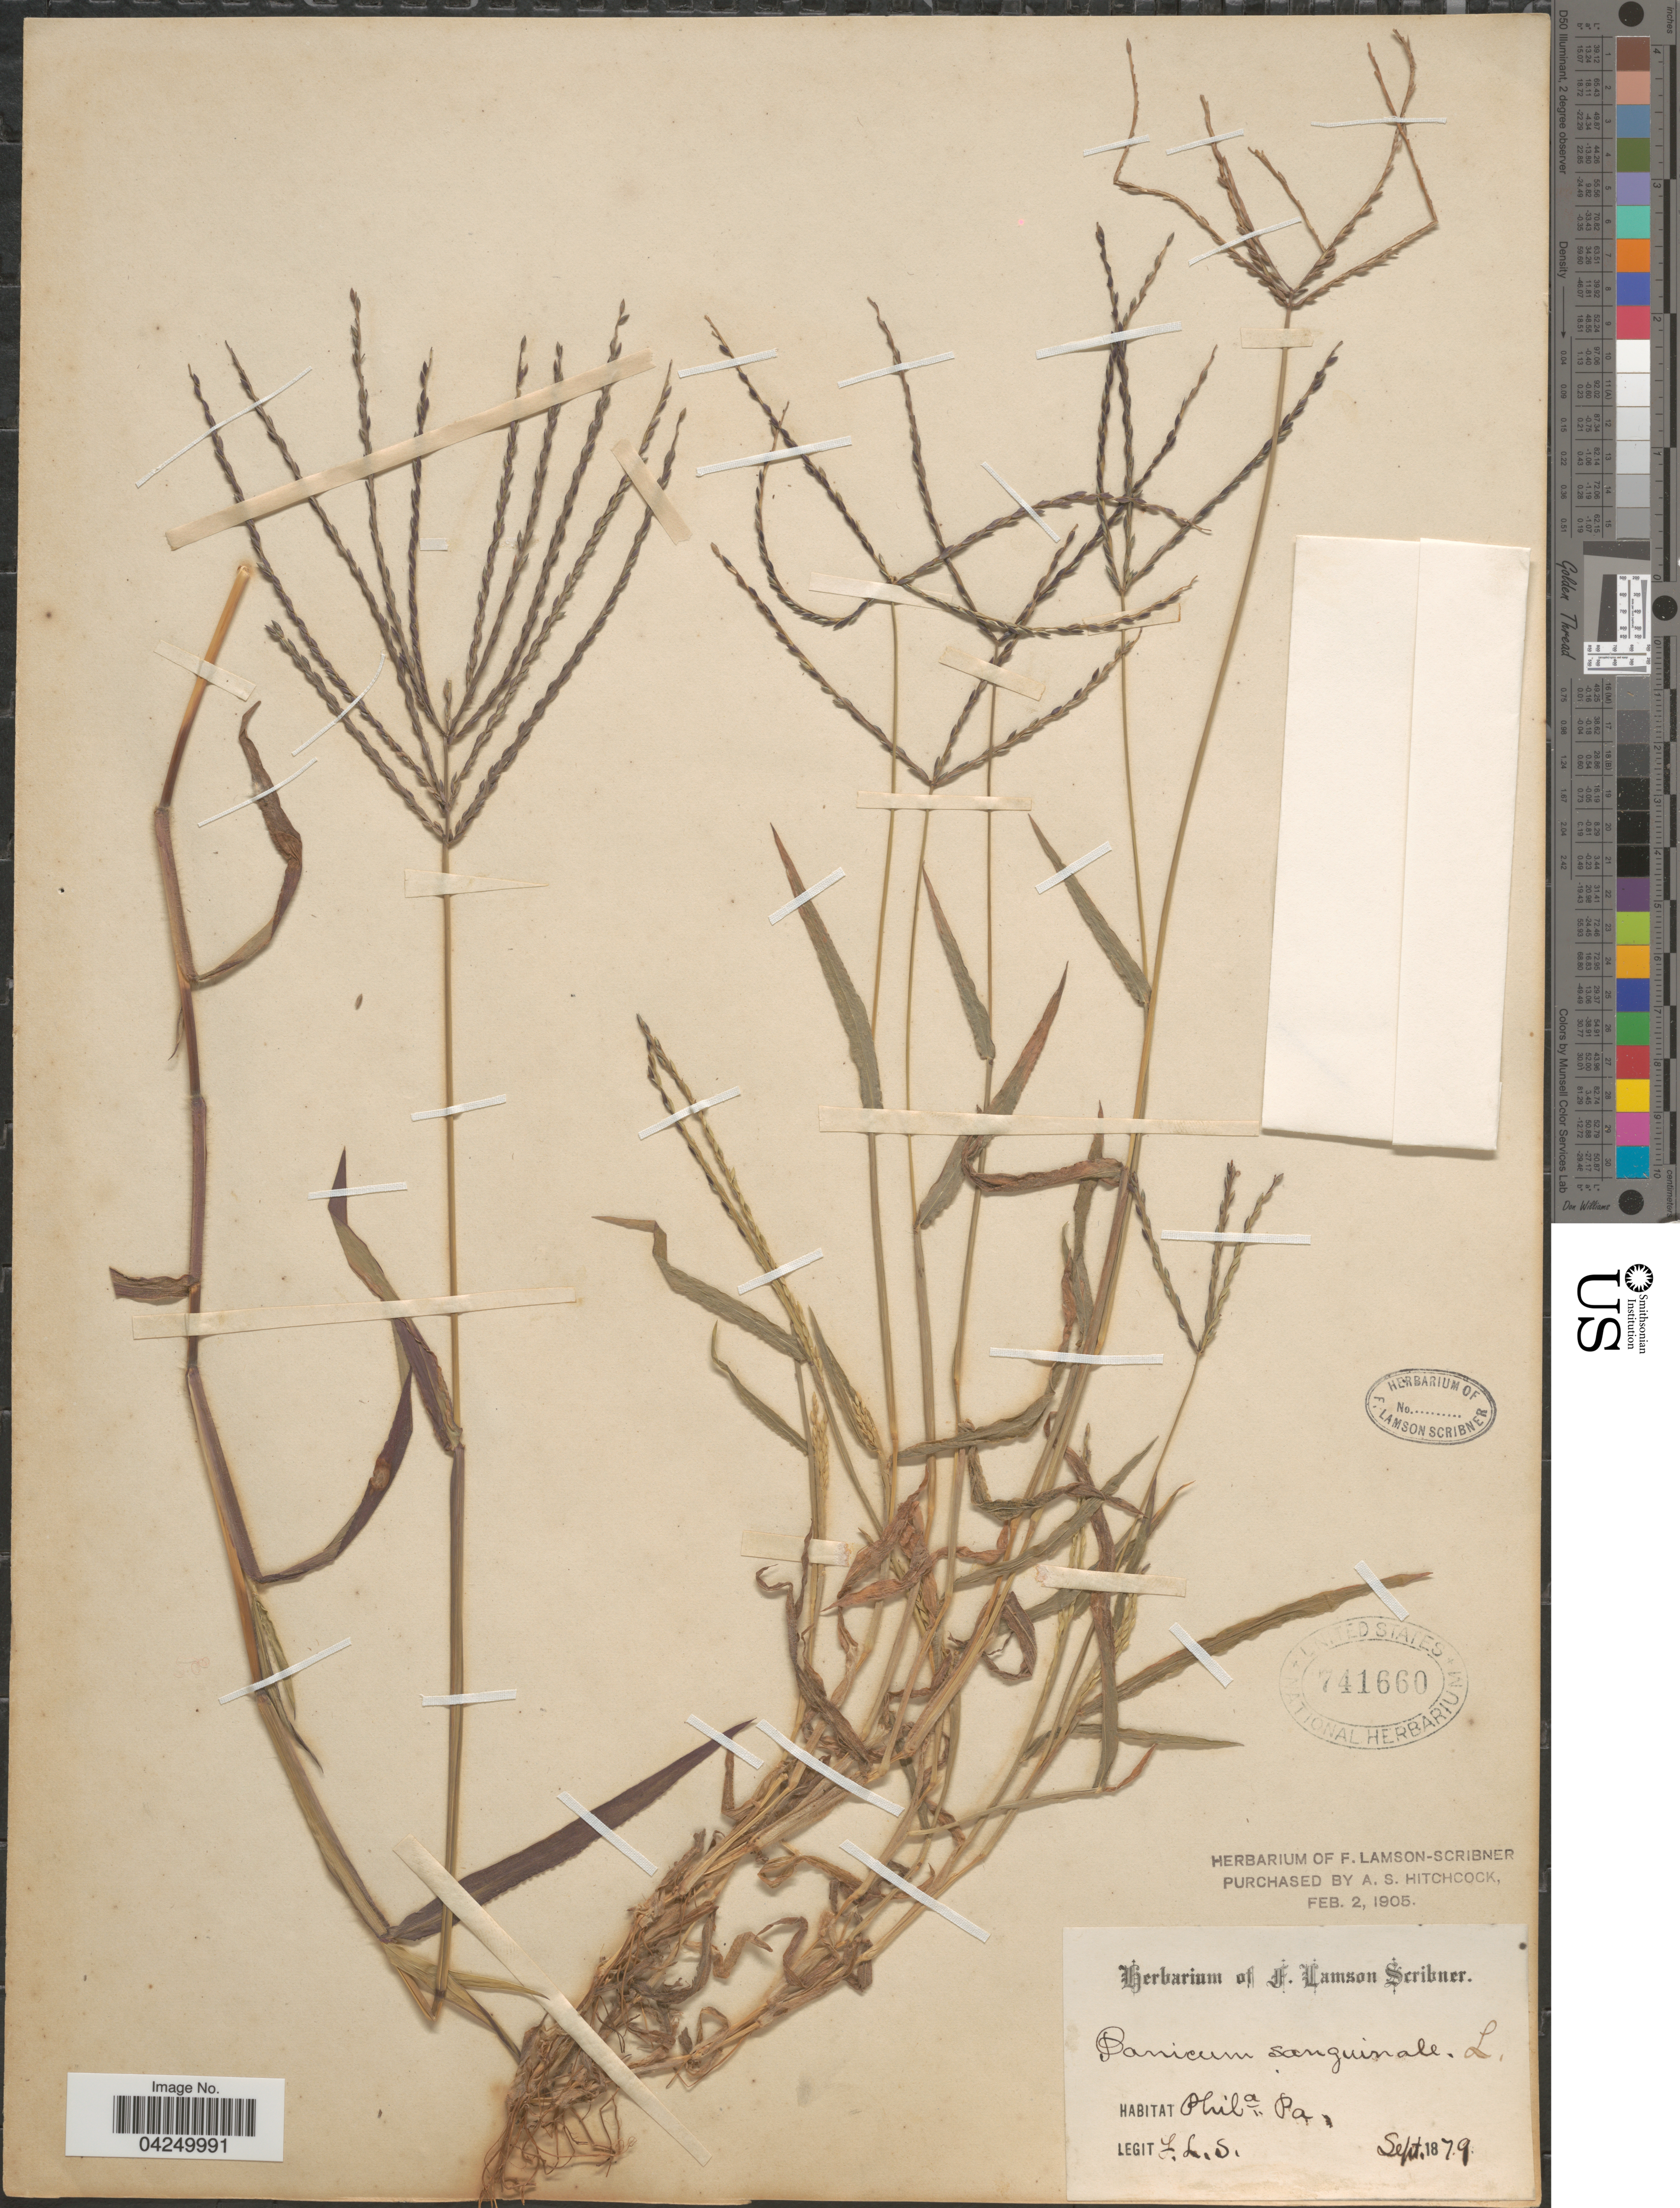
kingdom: Plantae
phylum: Tracheophyta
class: Liliopsida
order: Poales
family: Poaceae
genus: Digitaria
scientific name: Digitaria sanguinalis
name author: (L.) Scop.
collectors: F. L. Scribner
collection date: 1879-09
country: United States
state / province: Pennsylvania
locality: Phila.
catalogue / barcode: US 741660